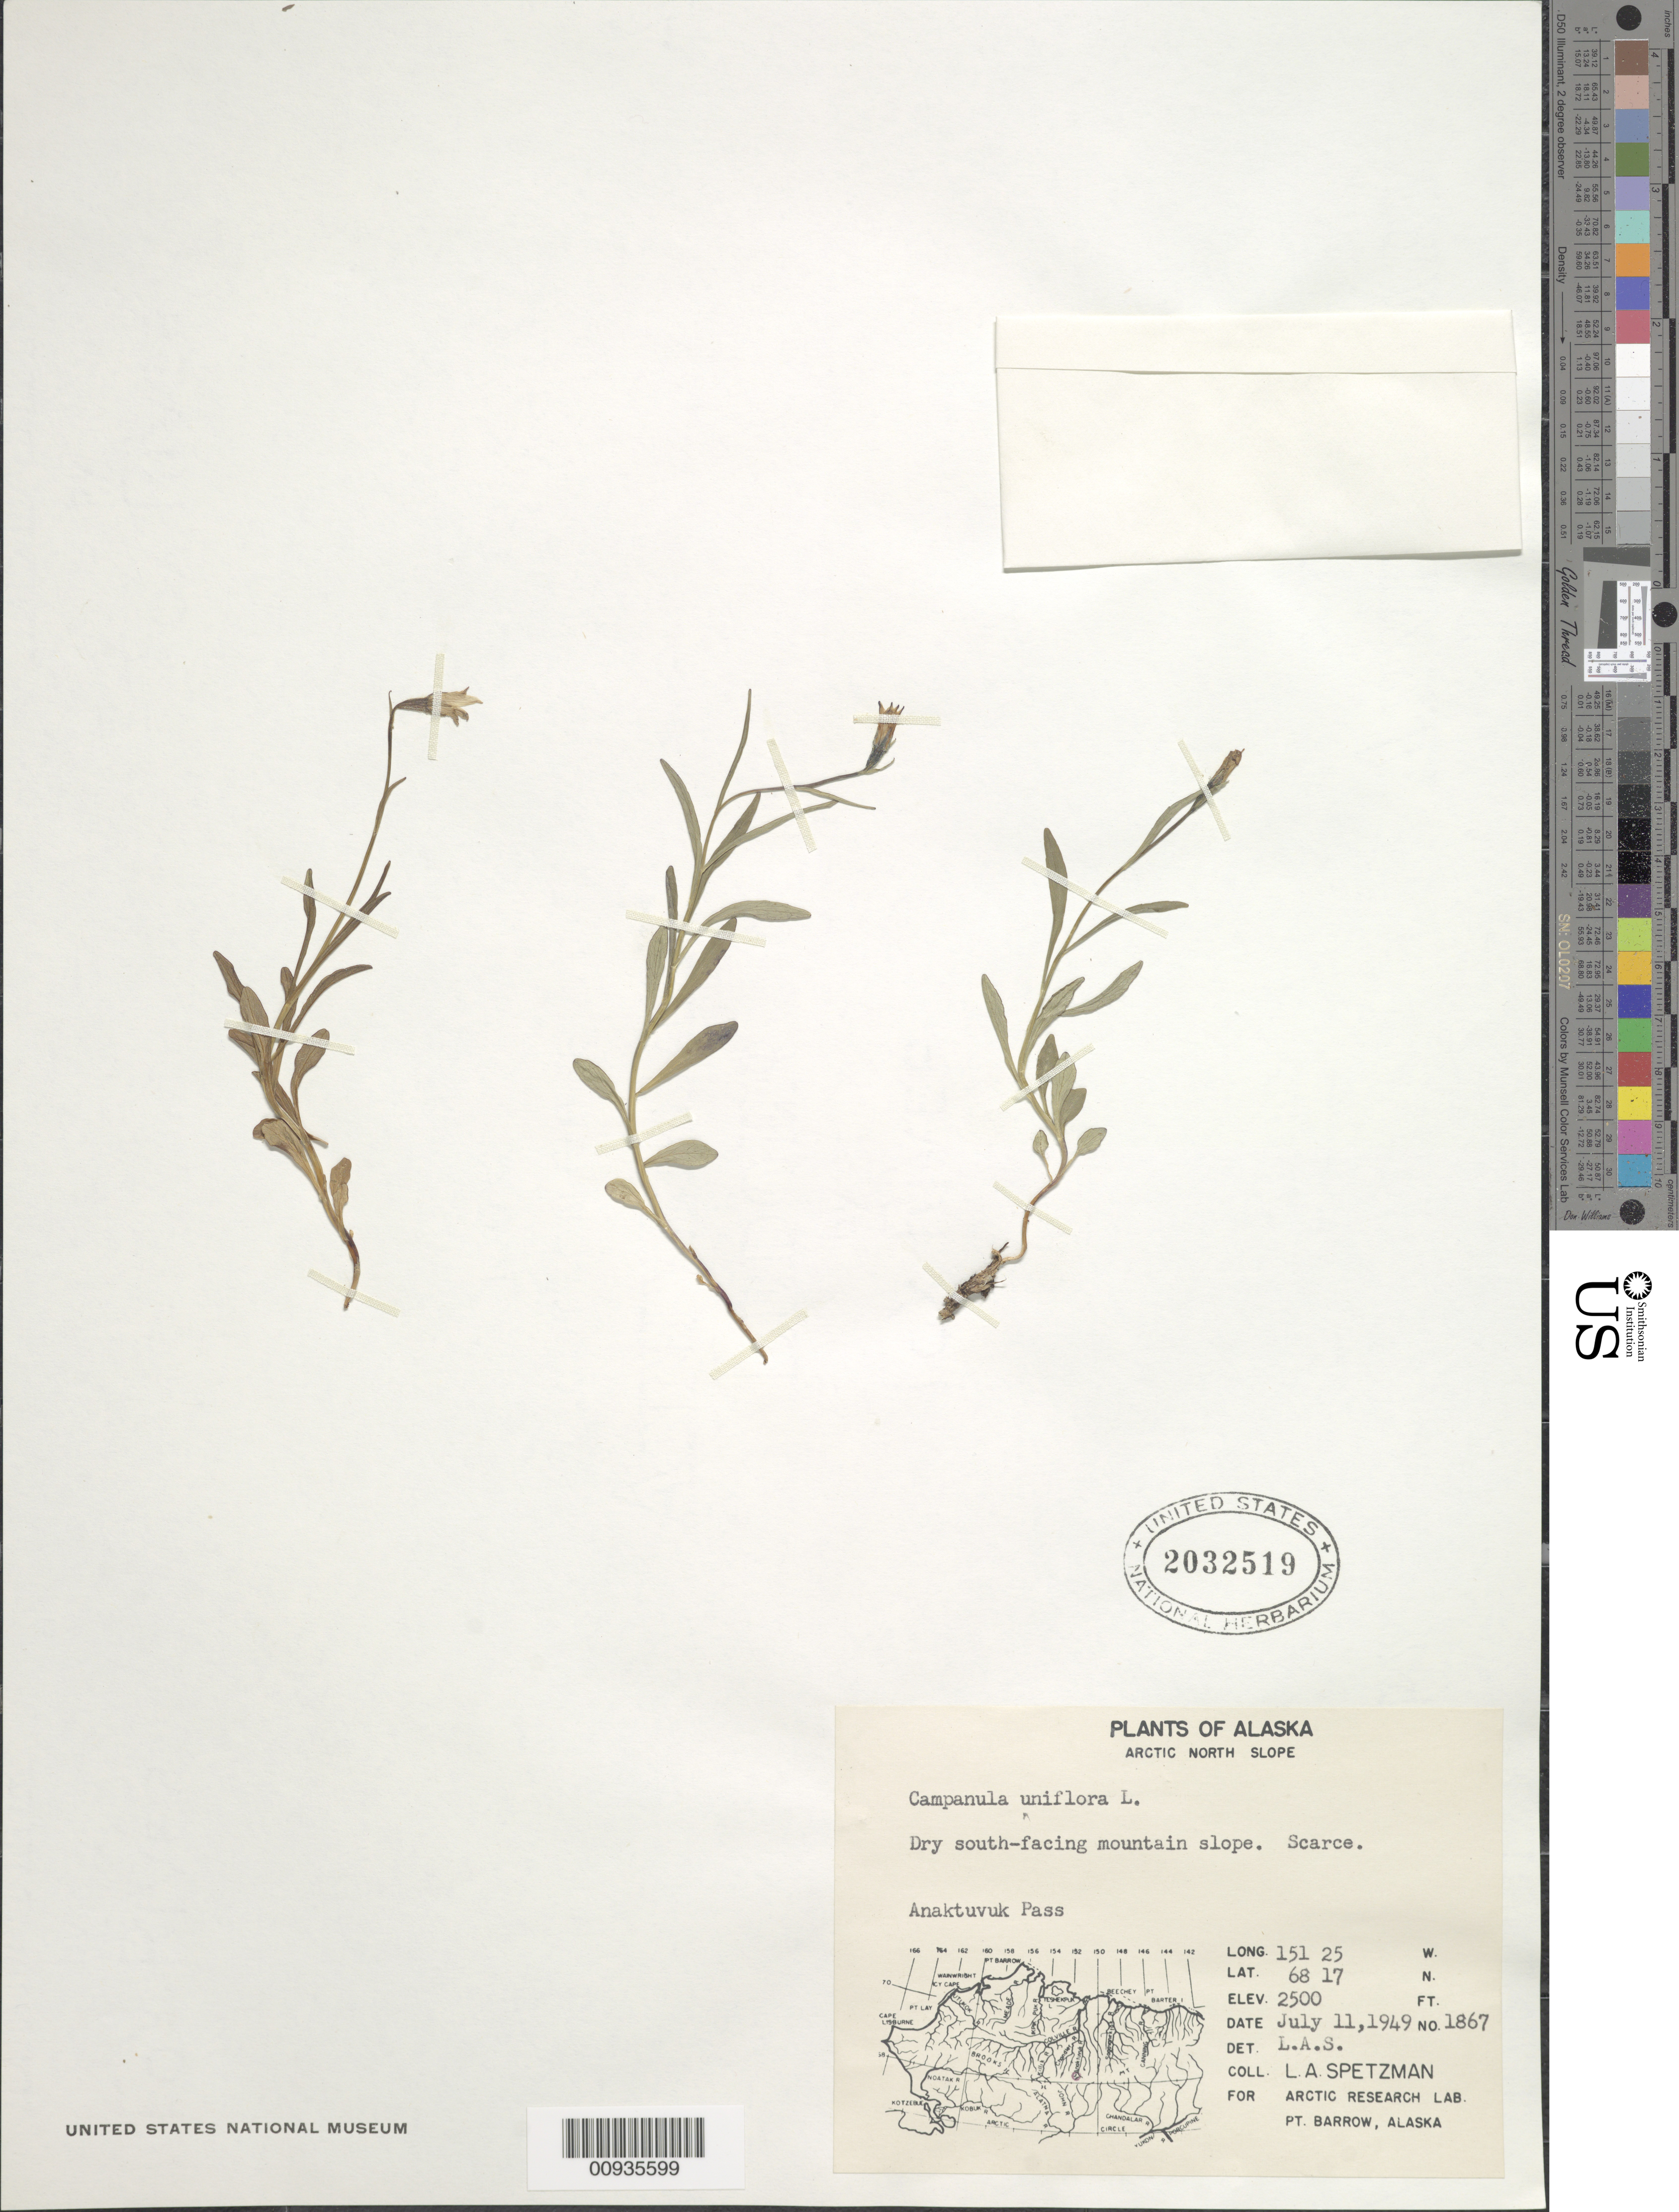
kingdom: Plantae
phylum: Tracheophyta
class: Magnoliopsida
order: Asterales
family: Campanulaceae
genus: Campanula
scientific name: Campanula uniflora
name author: L.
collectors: L. Spetzman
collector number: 1867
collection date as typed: July 11, 1949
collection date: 1949-07-11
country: United States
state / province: Alaska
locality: Anaktuvuk Pass.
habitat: Dry south-facing mountain slope.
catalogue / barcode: US 2032519